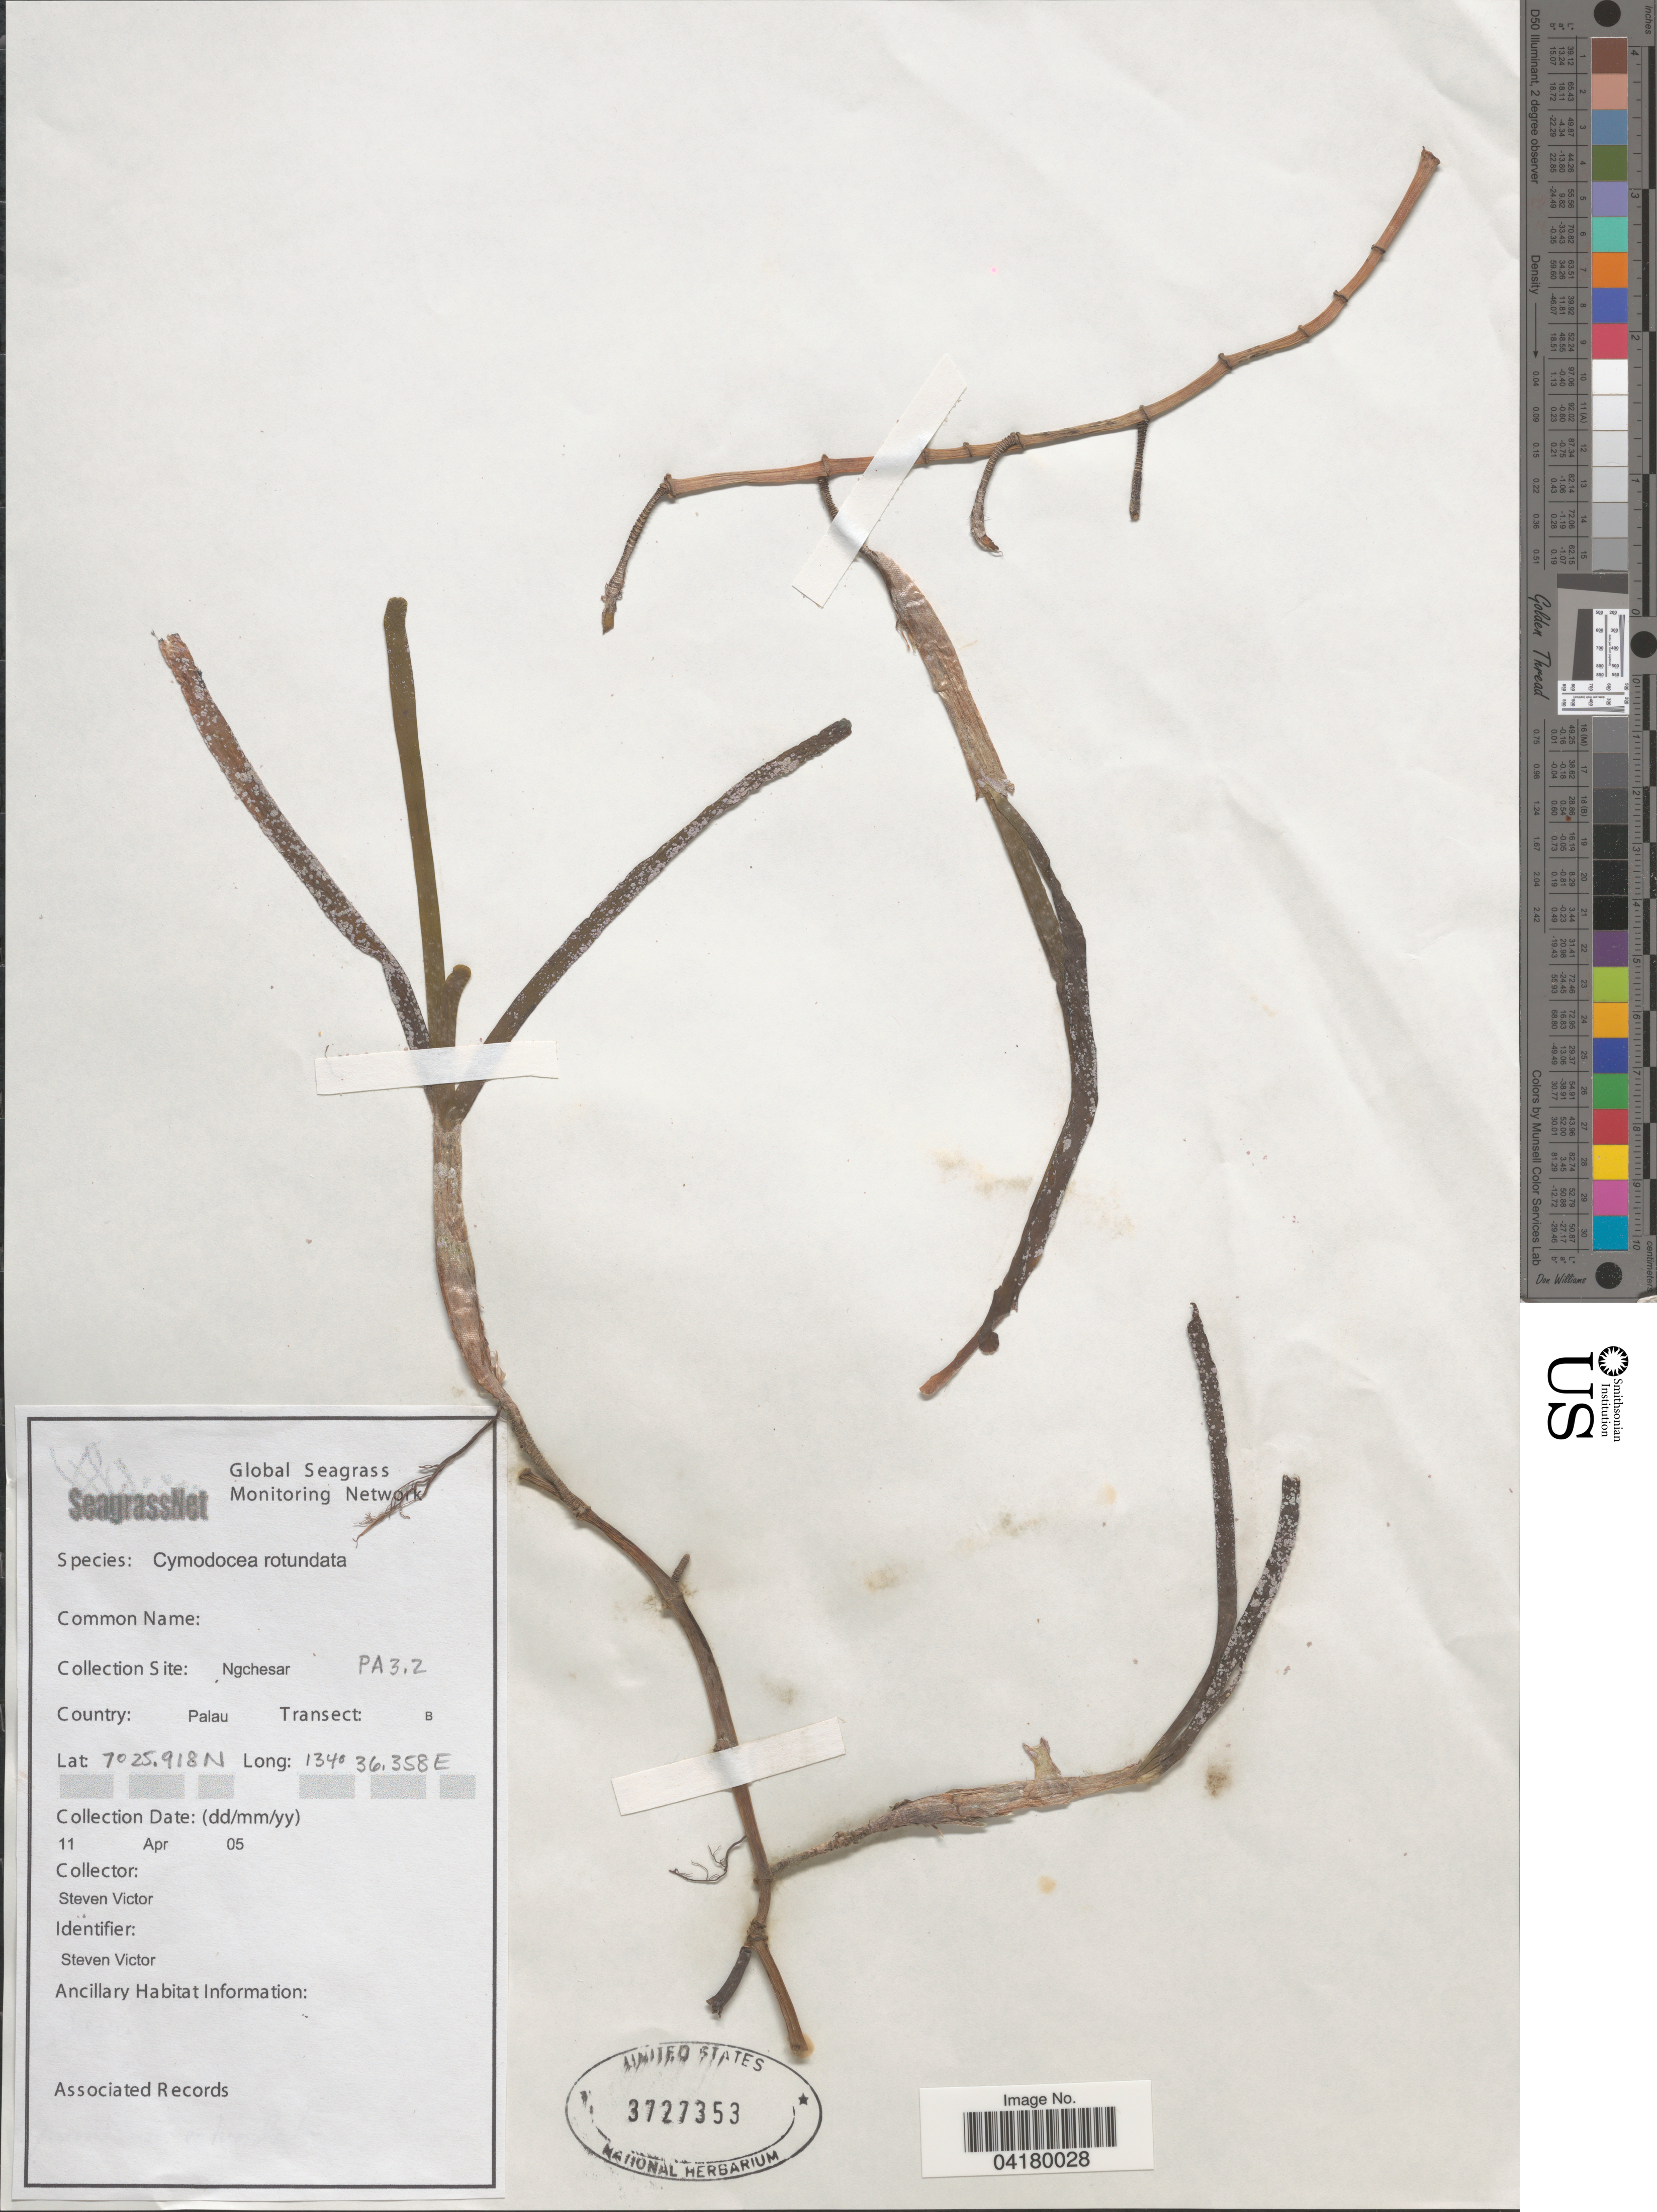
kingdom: Plantae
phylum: Tracheophyta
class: Liliopsida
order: Alismatales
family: Cymodoceaceae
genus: Cymodocea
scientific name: Cymodocea rotundata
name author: Asch. & Schweinf.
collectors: S. Victor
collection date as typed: Transcribed d/m/y: 11/4/5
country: Palau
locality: Collection Site: Ngchesar PA3.2. Country: Palau. Transect: B.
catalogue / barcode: US 3727353